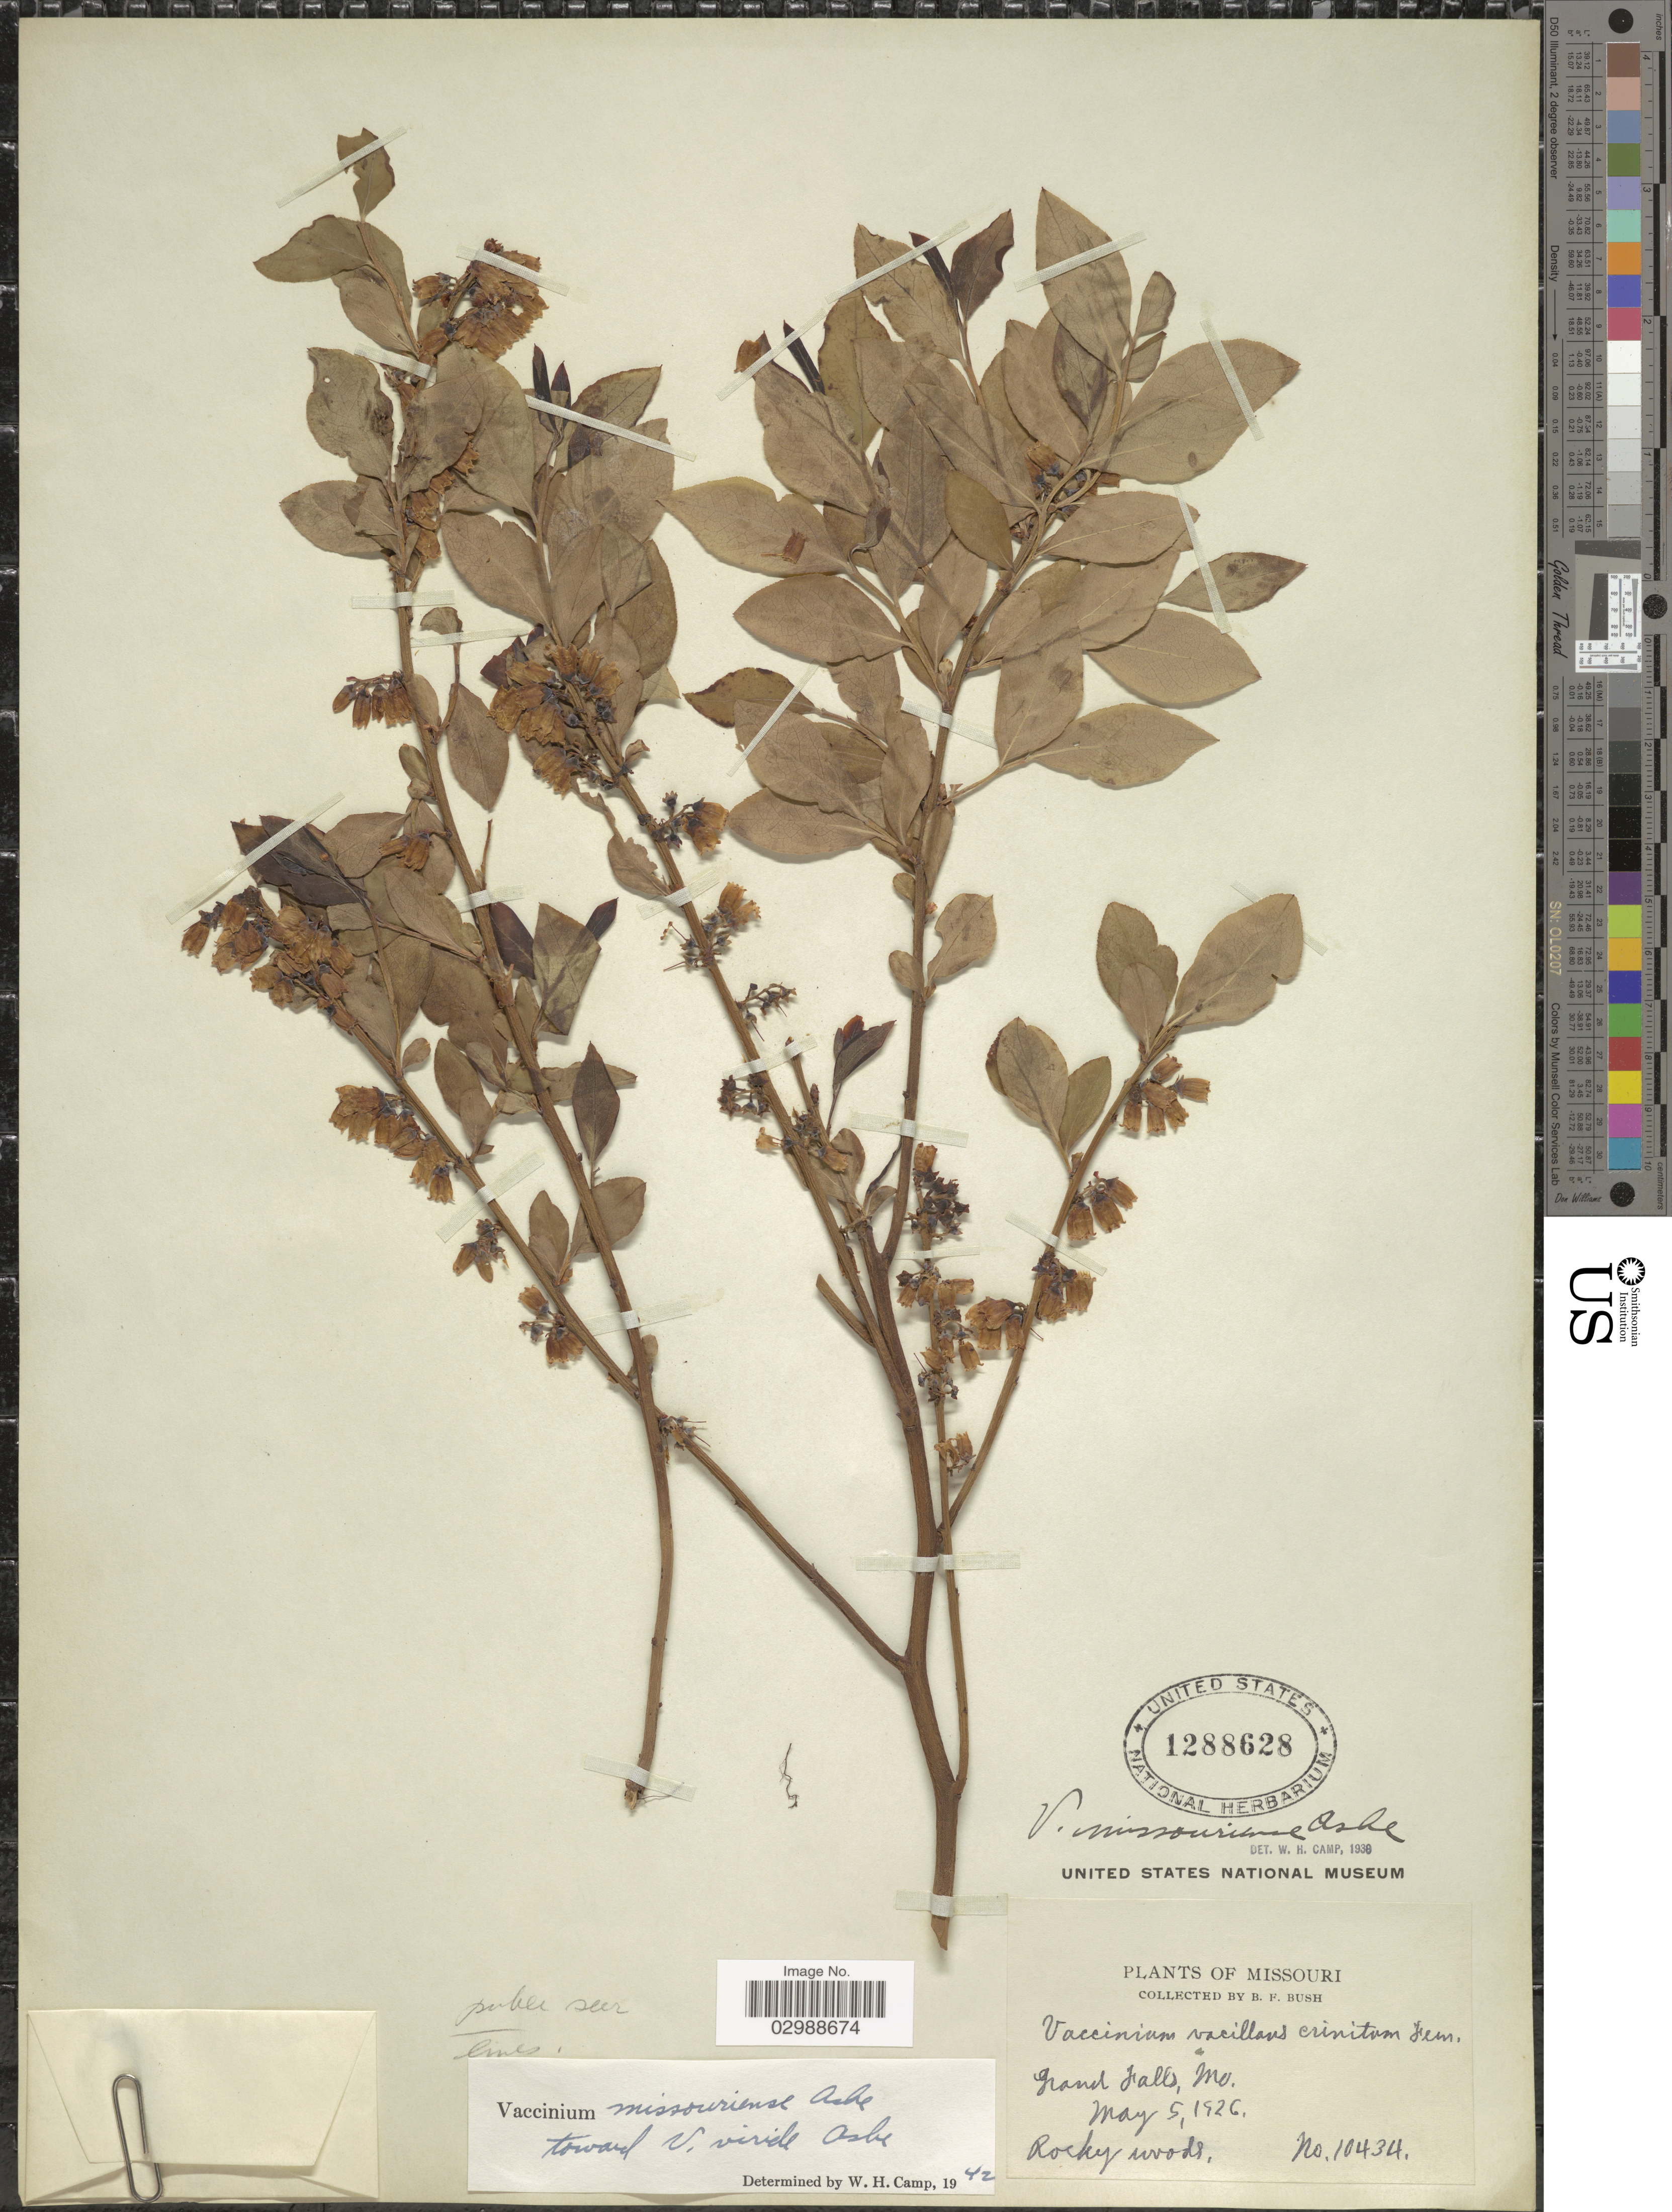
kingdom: Plantae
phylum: Tracheophyta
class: Magnoliopsida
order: Ericales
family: Ericaceae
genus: Vaccinium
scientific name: Vaccinium missouriense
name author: (Ashe) Ashe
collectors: B. F. Bush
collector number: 10434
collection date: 1926-05-05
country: United States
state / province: Missouri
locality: Grand Falls.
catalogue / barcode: US 1288628